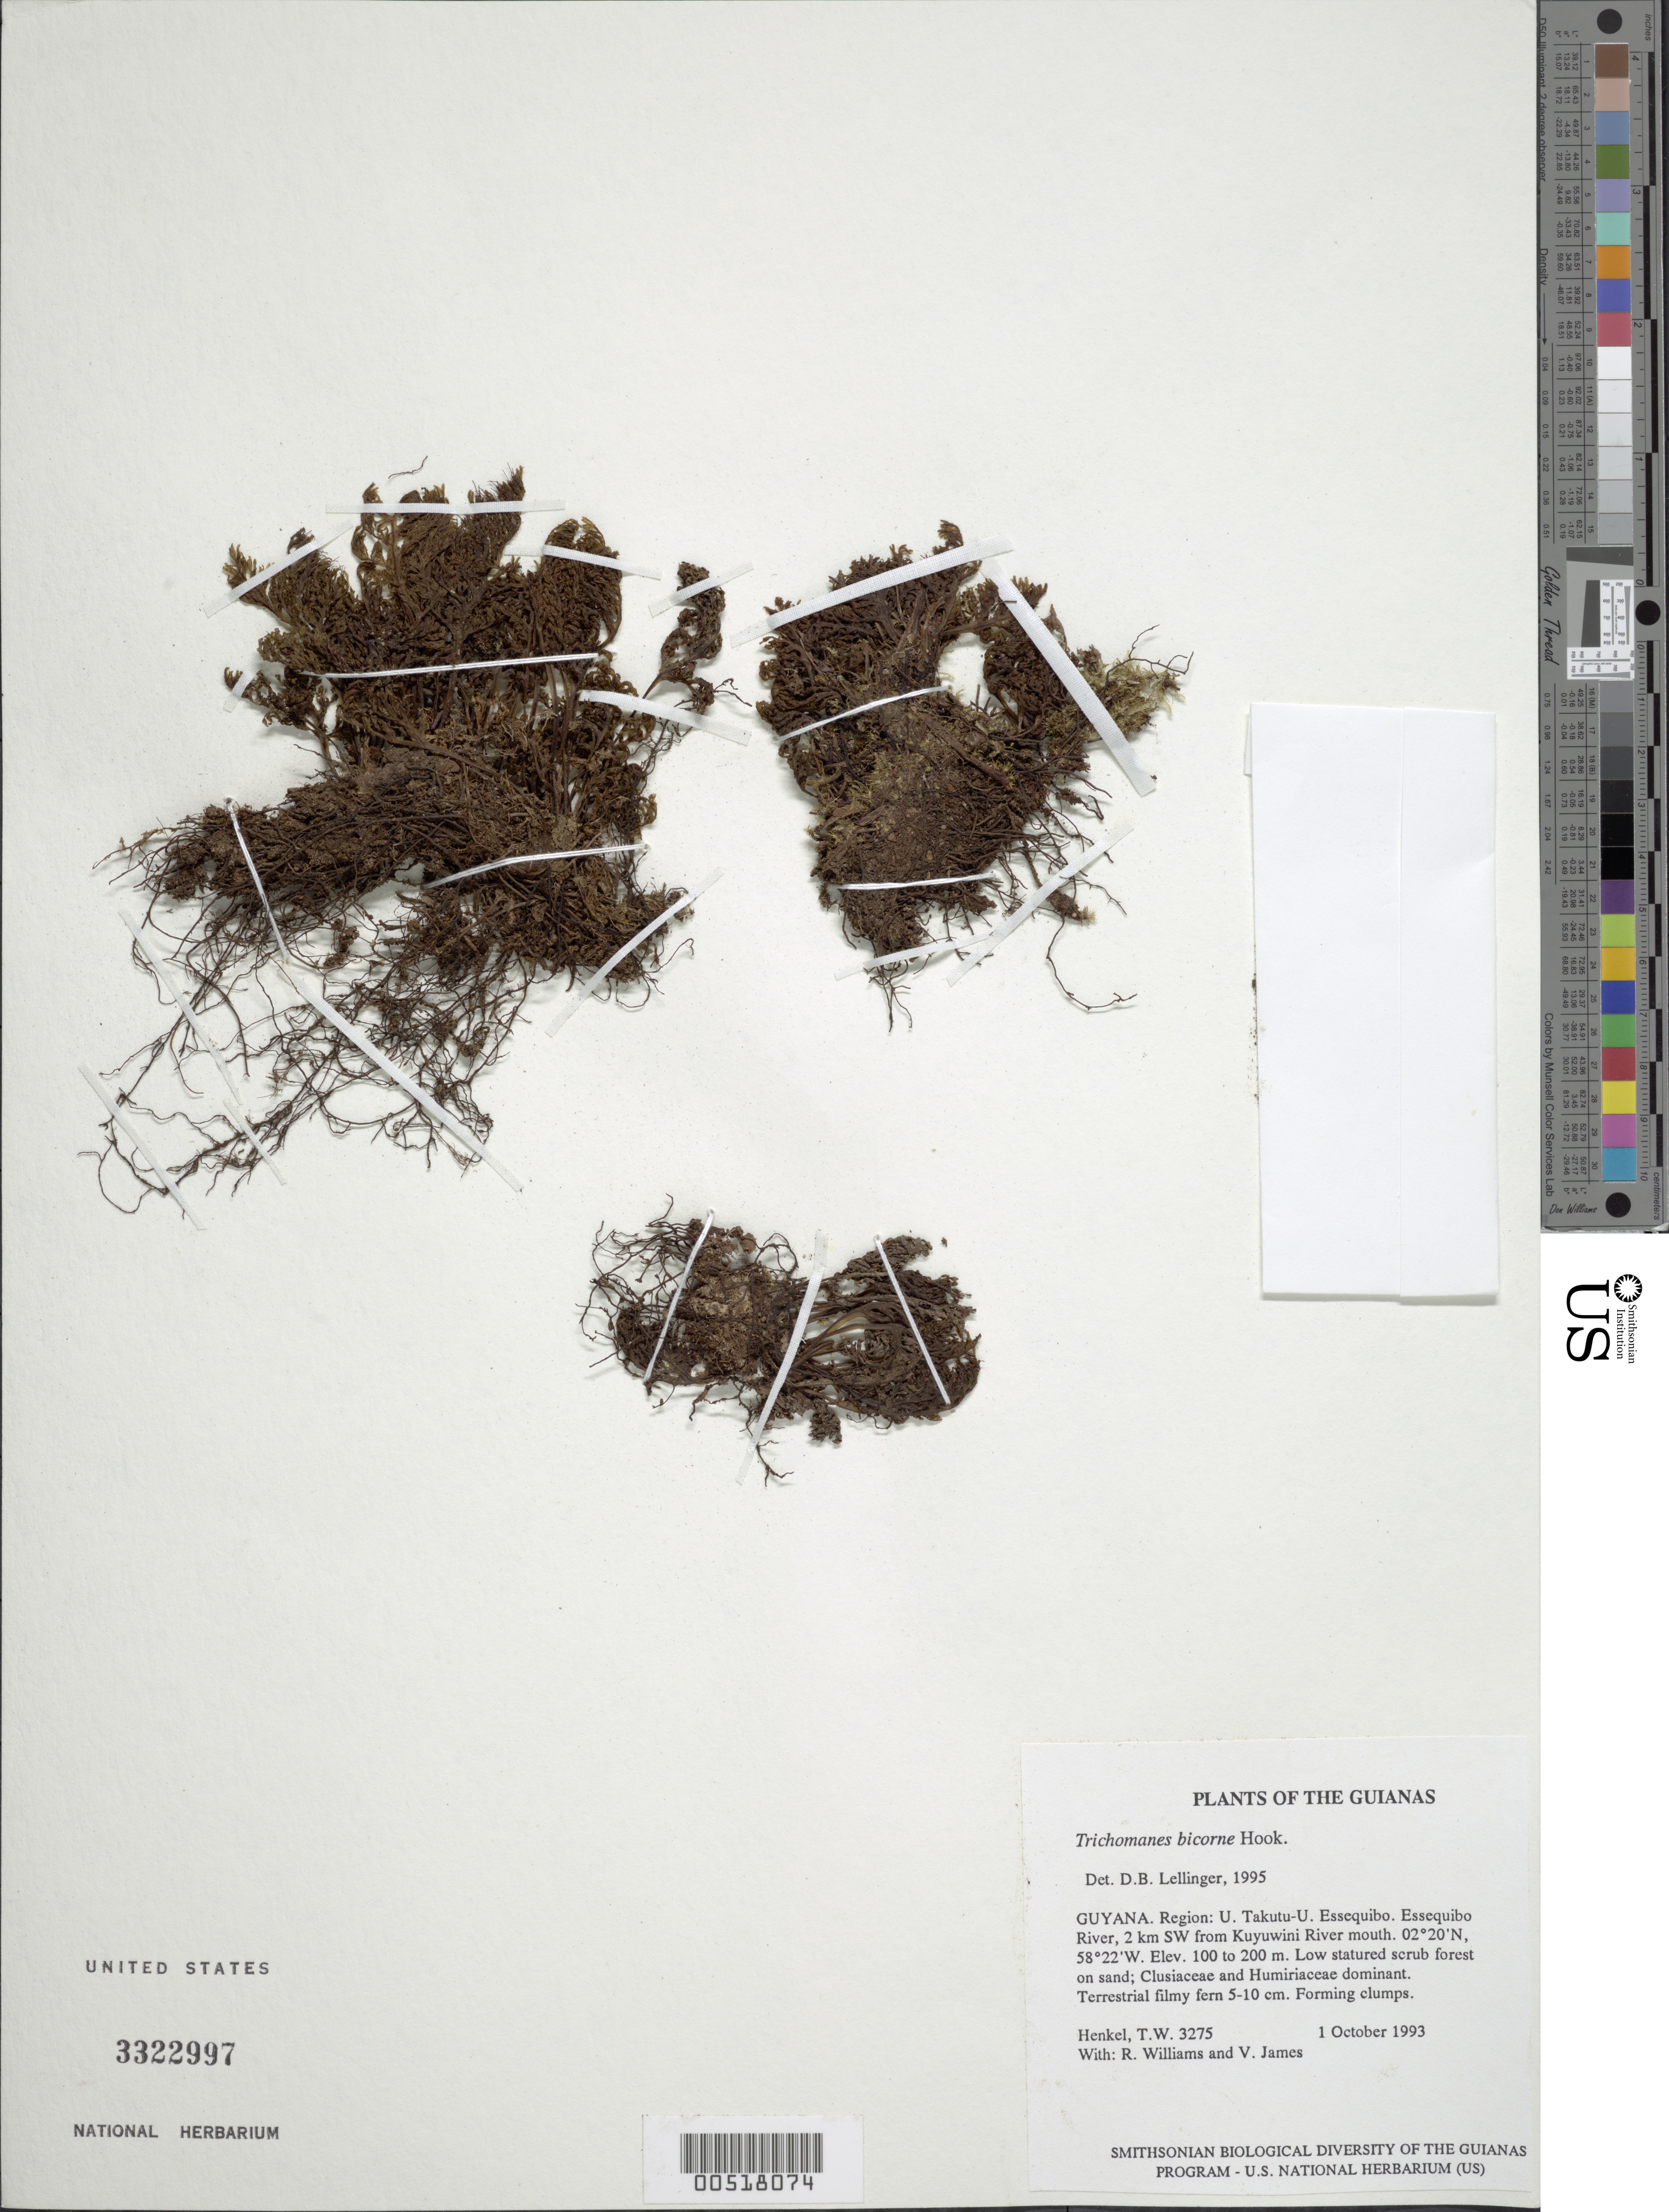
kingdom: Plantae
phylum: Tracheophyta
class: Polypodiopsida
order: Hymenophyllales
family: Hymenophyllaceae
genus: Trichomanes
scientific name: Trichomanes bicorne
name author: Hook.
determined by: Lellinger, David B., (BOT), Smithsonian Institution - National Museum of Natural History (UNITED STATES)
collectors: T. Henkel, R. Williams & V. James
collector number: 3275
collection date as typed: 1 October 1993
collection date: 1993-10-01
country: Guyana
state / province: U. Takutu-U. Essequibo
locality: Essequibo River, 2 km SW from Kuyuwini River mouth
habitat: Low statured scrub forest on sand; Clusiaceae and Humiriaceae dominant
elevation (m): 100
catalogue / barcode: US 3322997